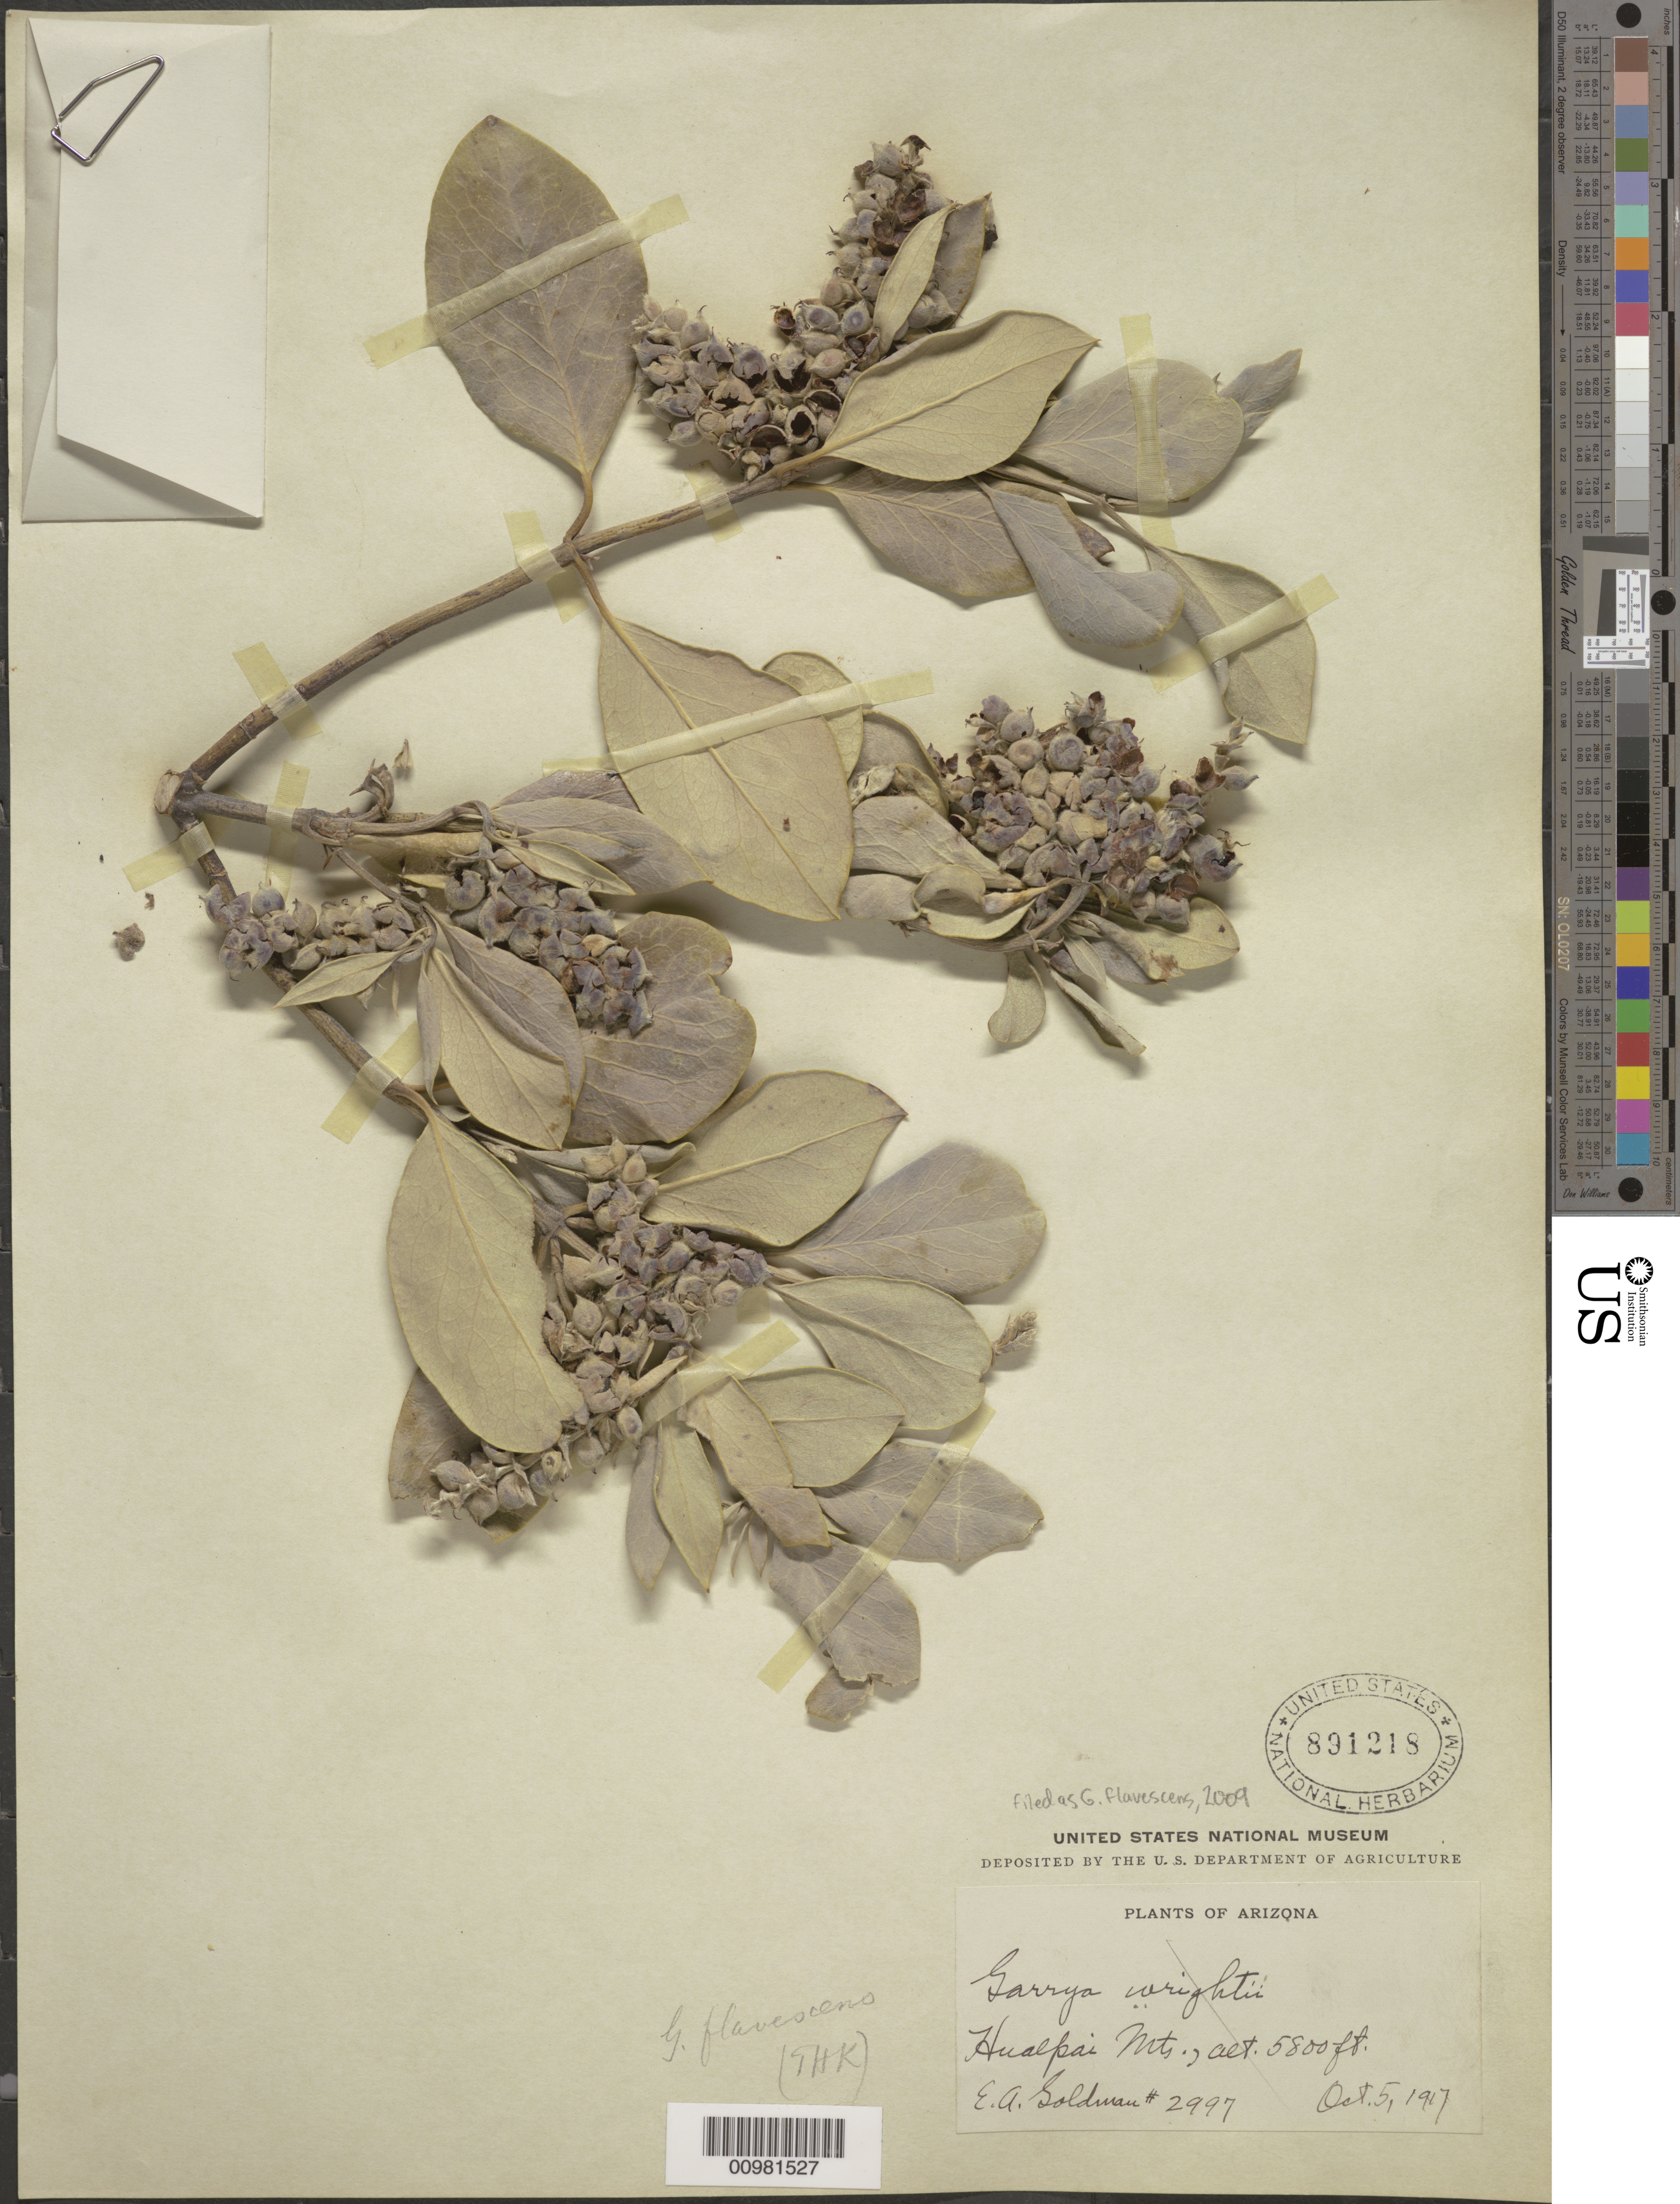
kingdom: Plantae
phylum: Tracheophyta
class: Magnoliopsida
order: Garryales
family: Garryaceae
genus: Garrya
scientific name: Garrya flavescens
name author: S. Watson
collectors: E. A. Goldman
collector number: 2997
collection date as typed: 05 Oct 1917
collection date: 1917-10-05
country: United States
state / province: Arizona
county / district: Mohave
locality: Hualapai Mts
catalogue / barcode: US 891218